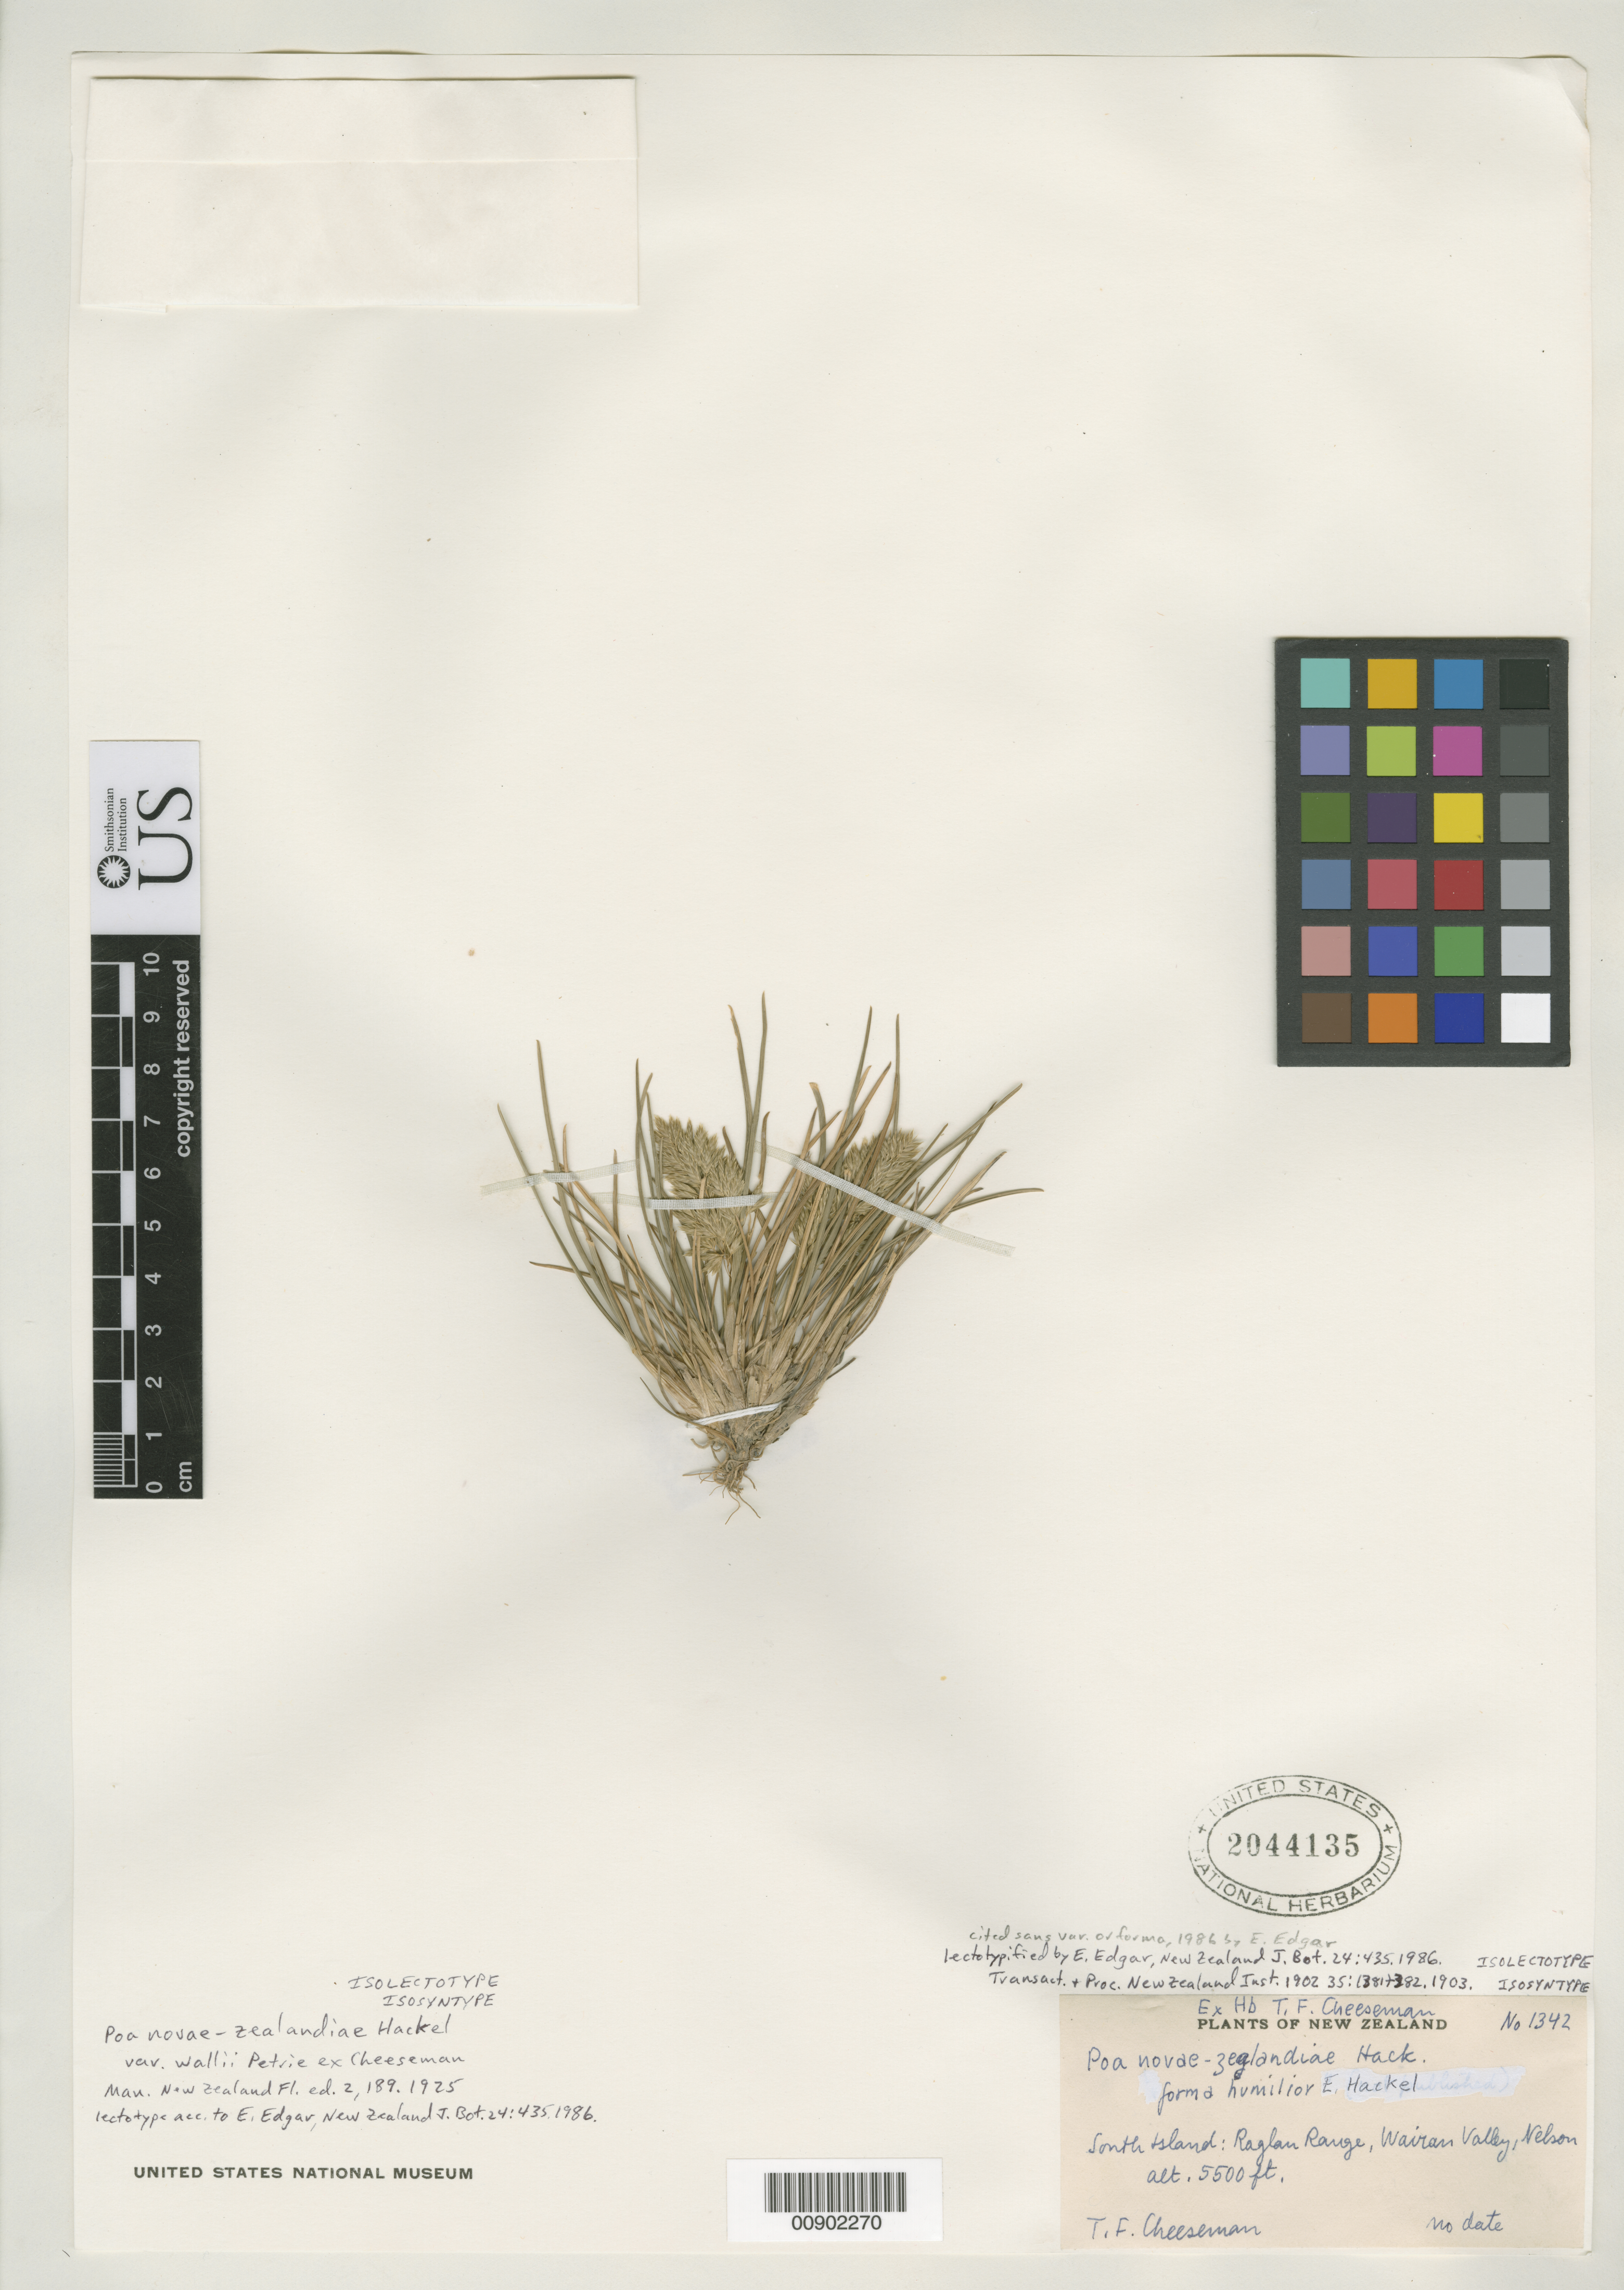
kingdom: Plantae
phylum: Tracheophyta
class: Liliopsida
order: Poales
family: Poaceae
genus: Poa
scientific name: Poa novae-zelandiae f. humilior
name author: Hack.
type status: Isolectotype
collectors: T. F. Cheeseman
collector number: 1342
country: New Zealand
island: South Island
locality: South Island: Raglan Range, Wairau Valley, Nelson.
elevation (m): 1676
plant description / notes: Also a type of Poa novae-zelandiae var. wallii Petrie ex Cheesem.; Also a type of Poa novae-zelandiae f. humilior Hackel.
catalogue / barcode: US 2044135